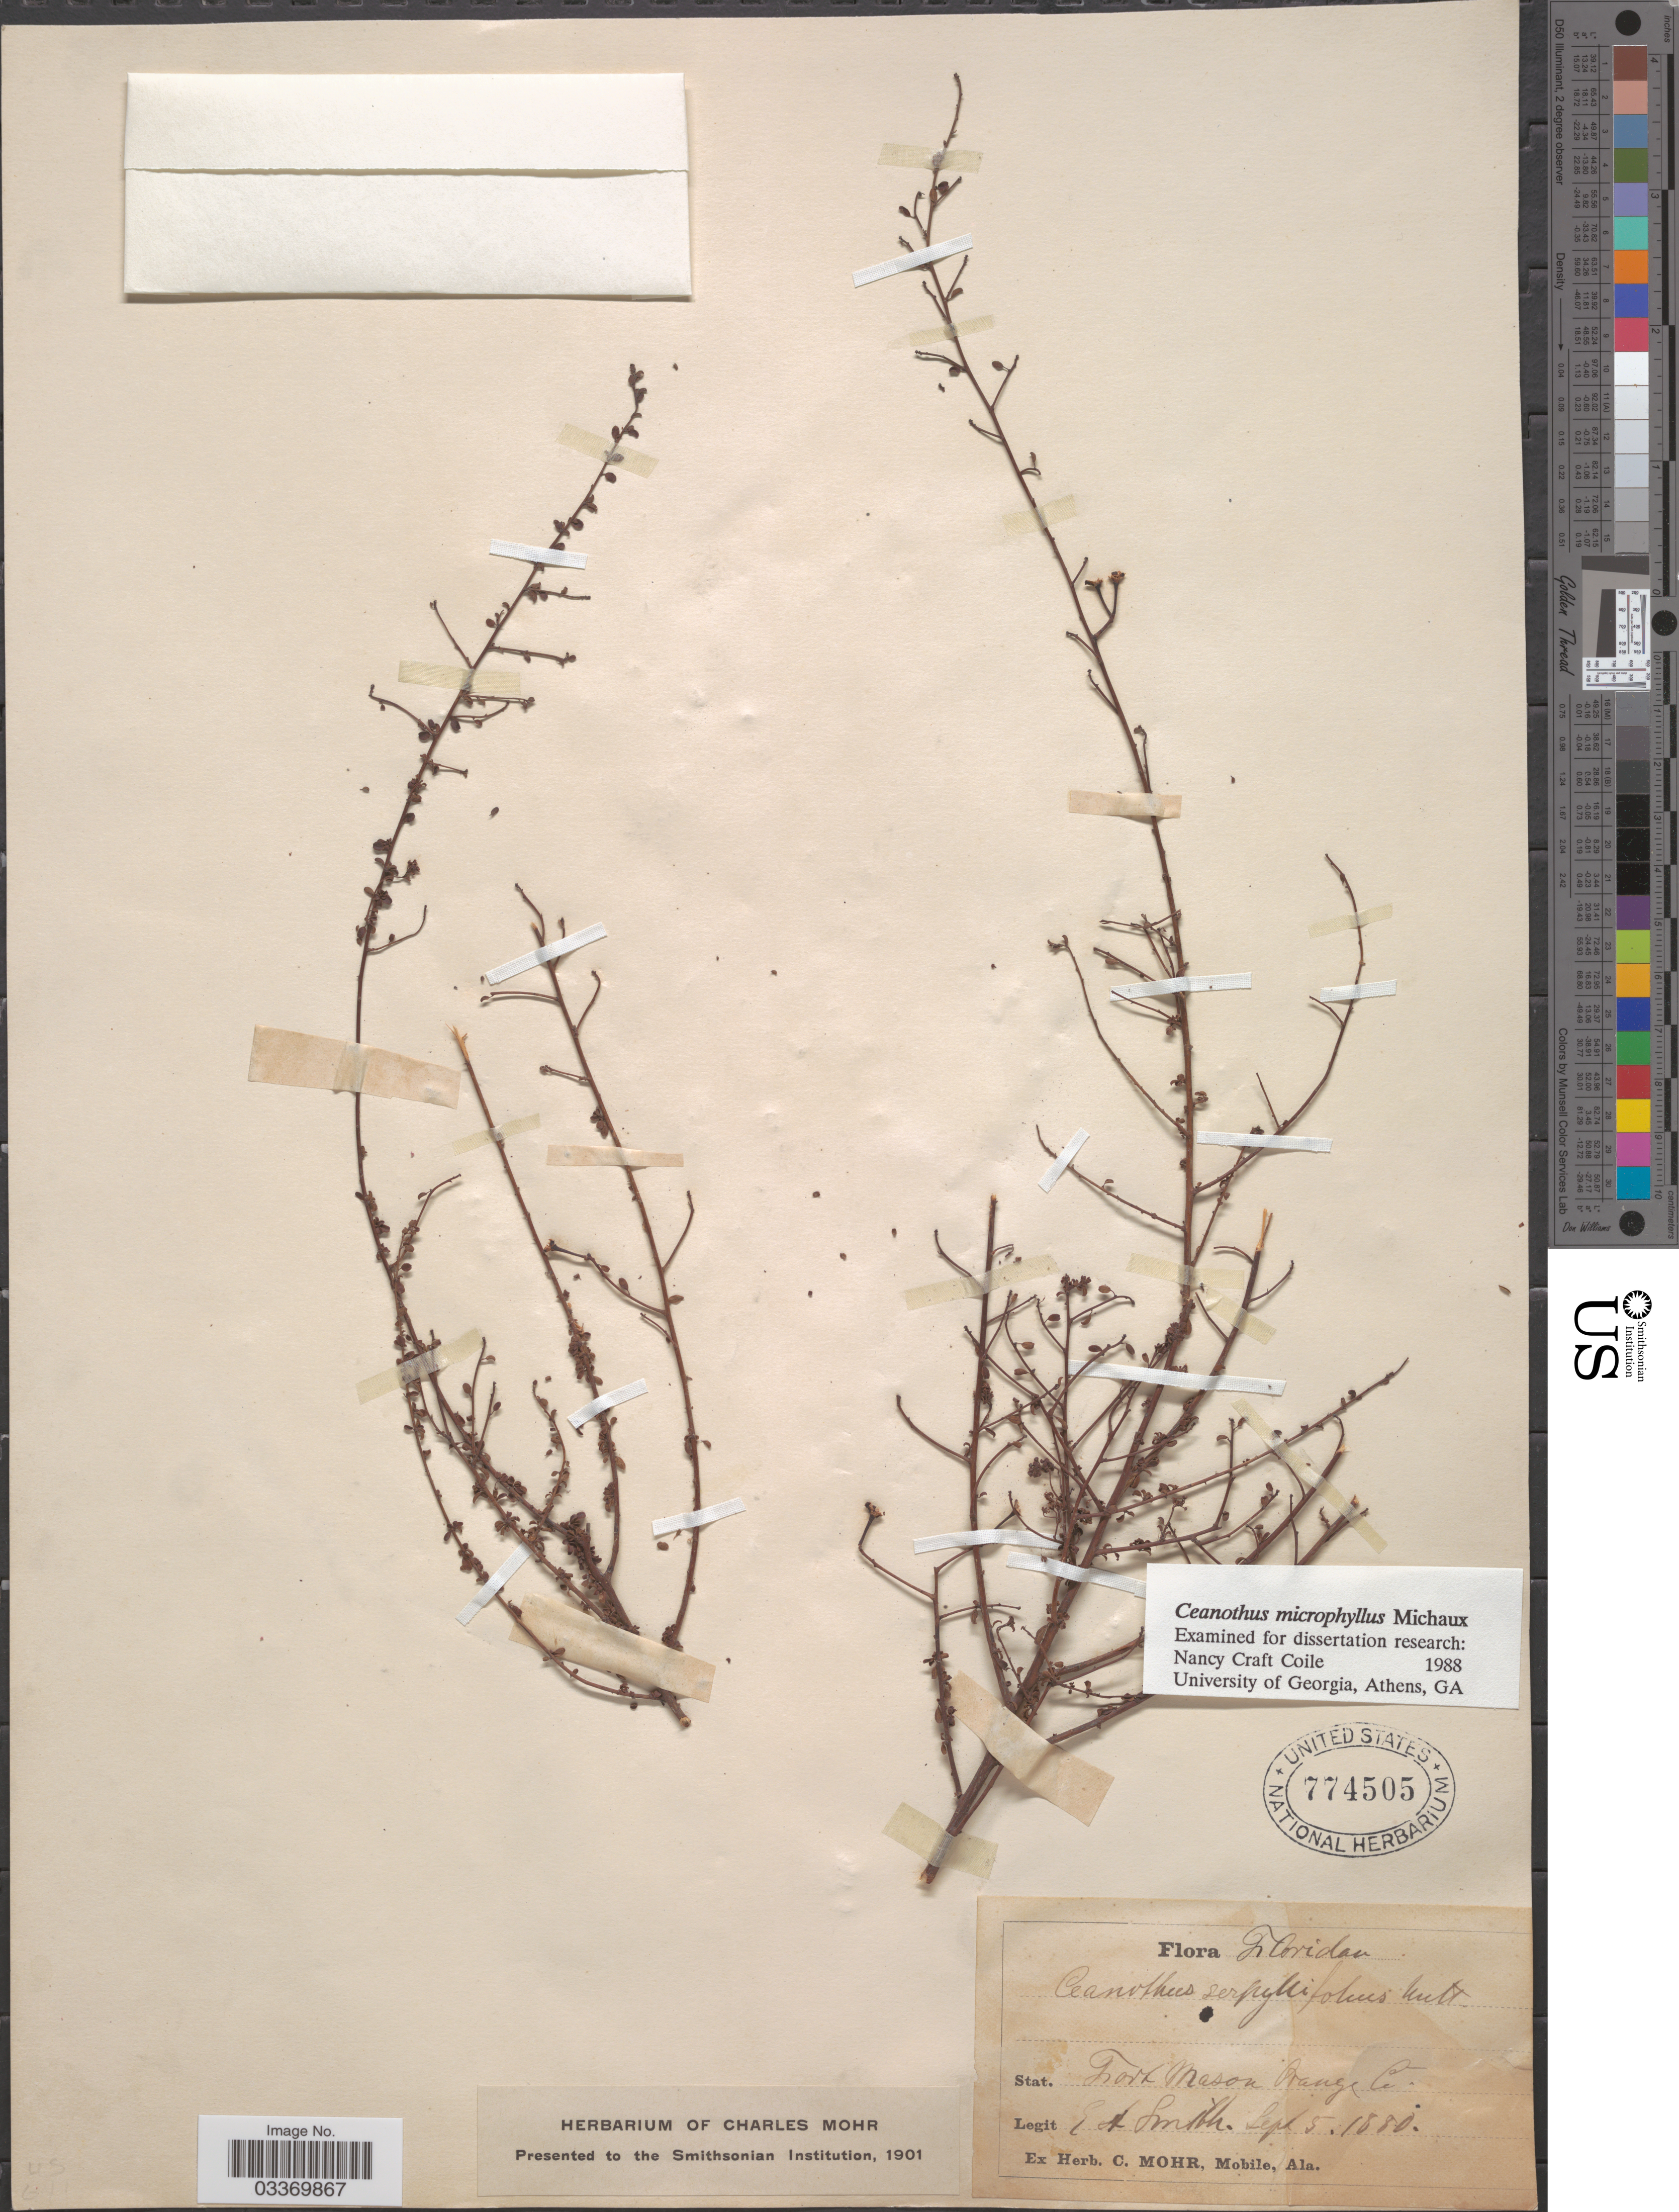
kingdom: Plantae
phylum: Tracheophyta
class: Magnoliopsida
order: Rosales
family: Rhamnaceae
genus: Ceanothus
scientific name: Ceanothus microphyllus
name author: Michx.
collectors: E. A. Smith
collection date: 1880-09-05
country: United States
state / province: Florida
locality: Stat. Fort Mason, Orange Co.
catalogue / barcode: US 774505